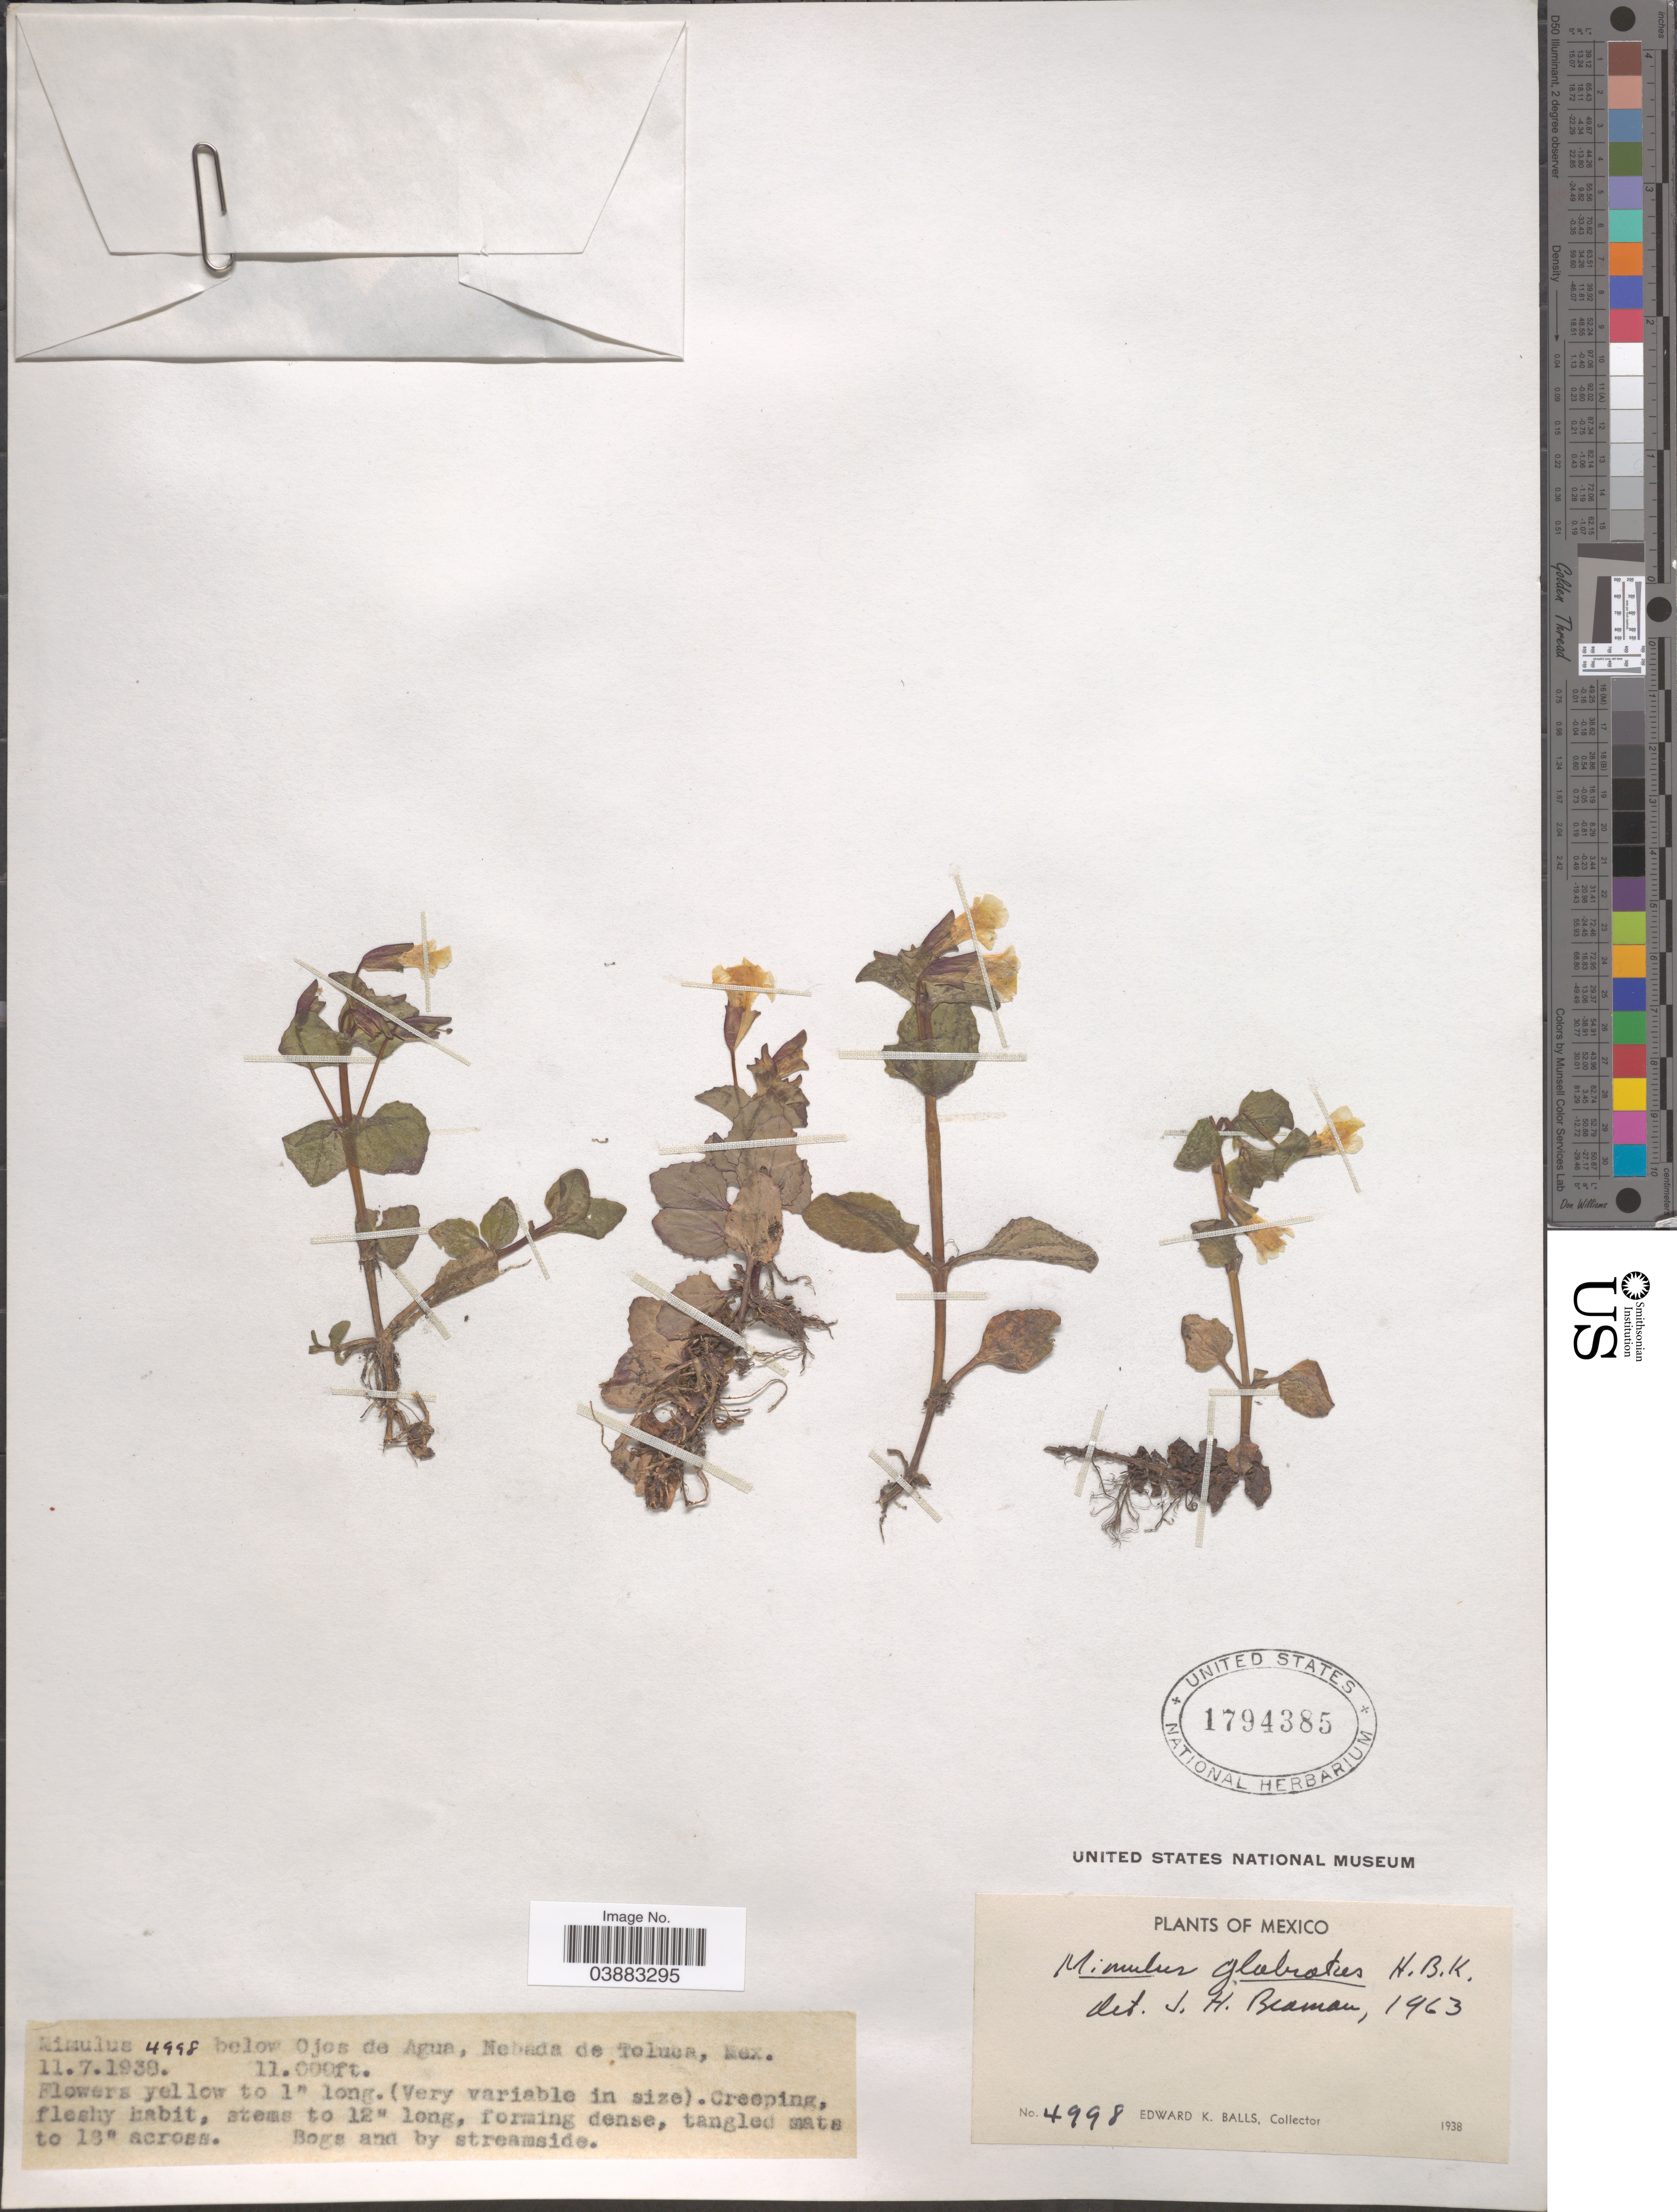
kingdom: Plantae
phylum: Tracheophyta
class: Magnoliopsida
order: Lamiales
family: Phrymaceae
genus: Mimulus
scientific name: Mimulus glabratus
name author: Kunth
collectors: E. K. Balls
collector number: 4998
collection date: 1938-07-11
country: Mexico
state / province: Chiapas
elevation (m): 3353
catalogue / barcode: US 1794385